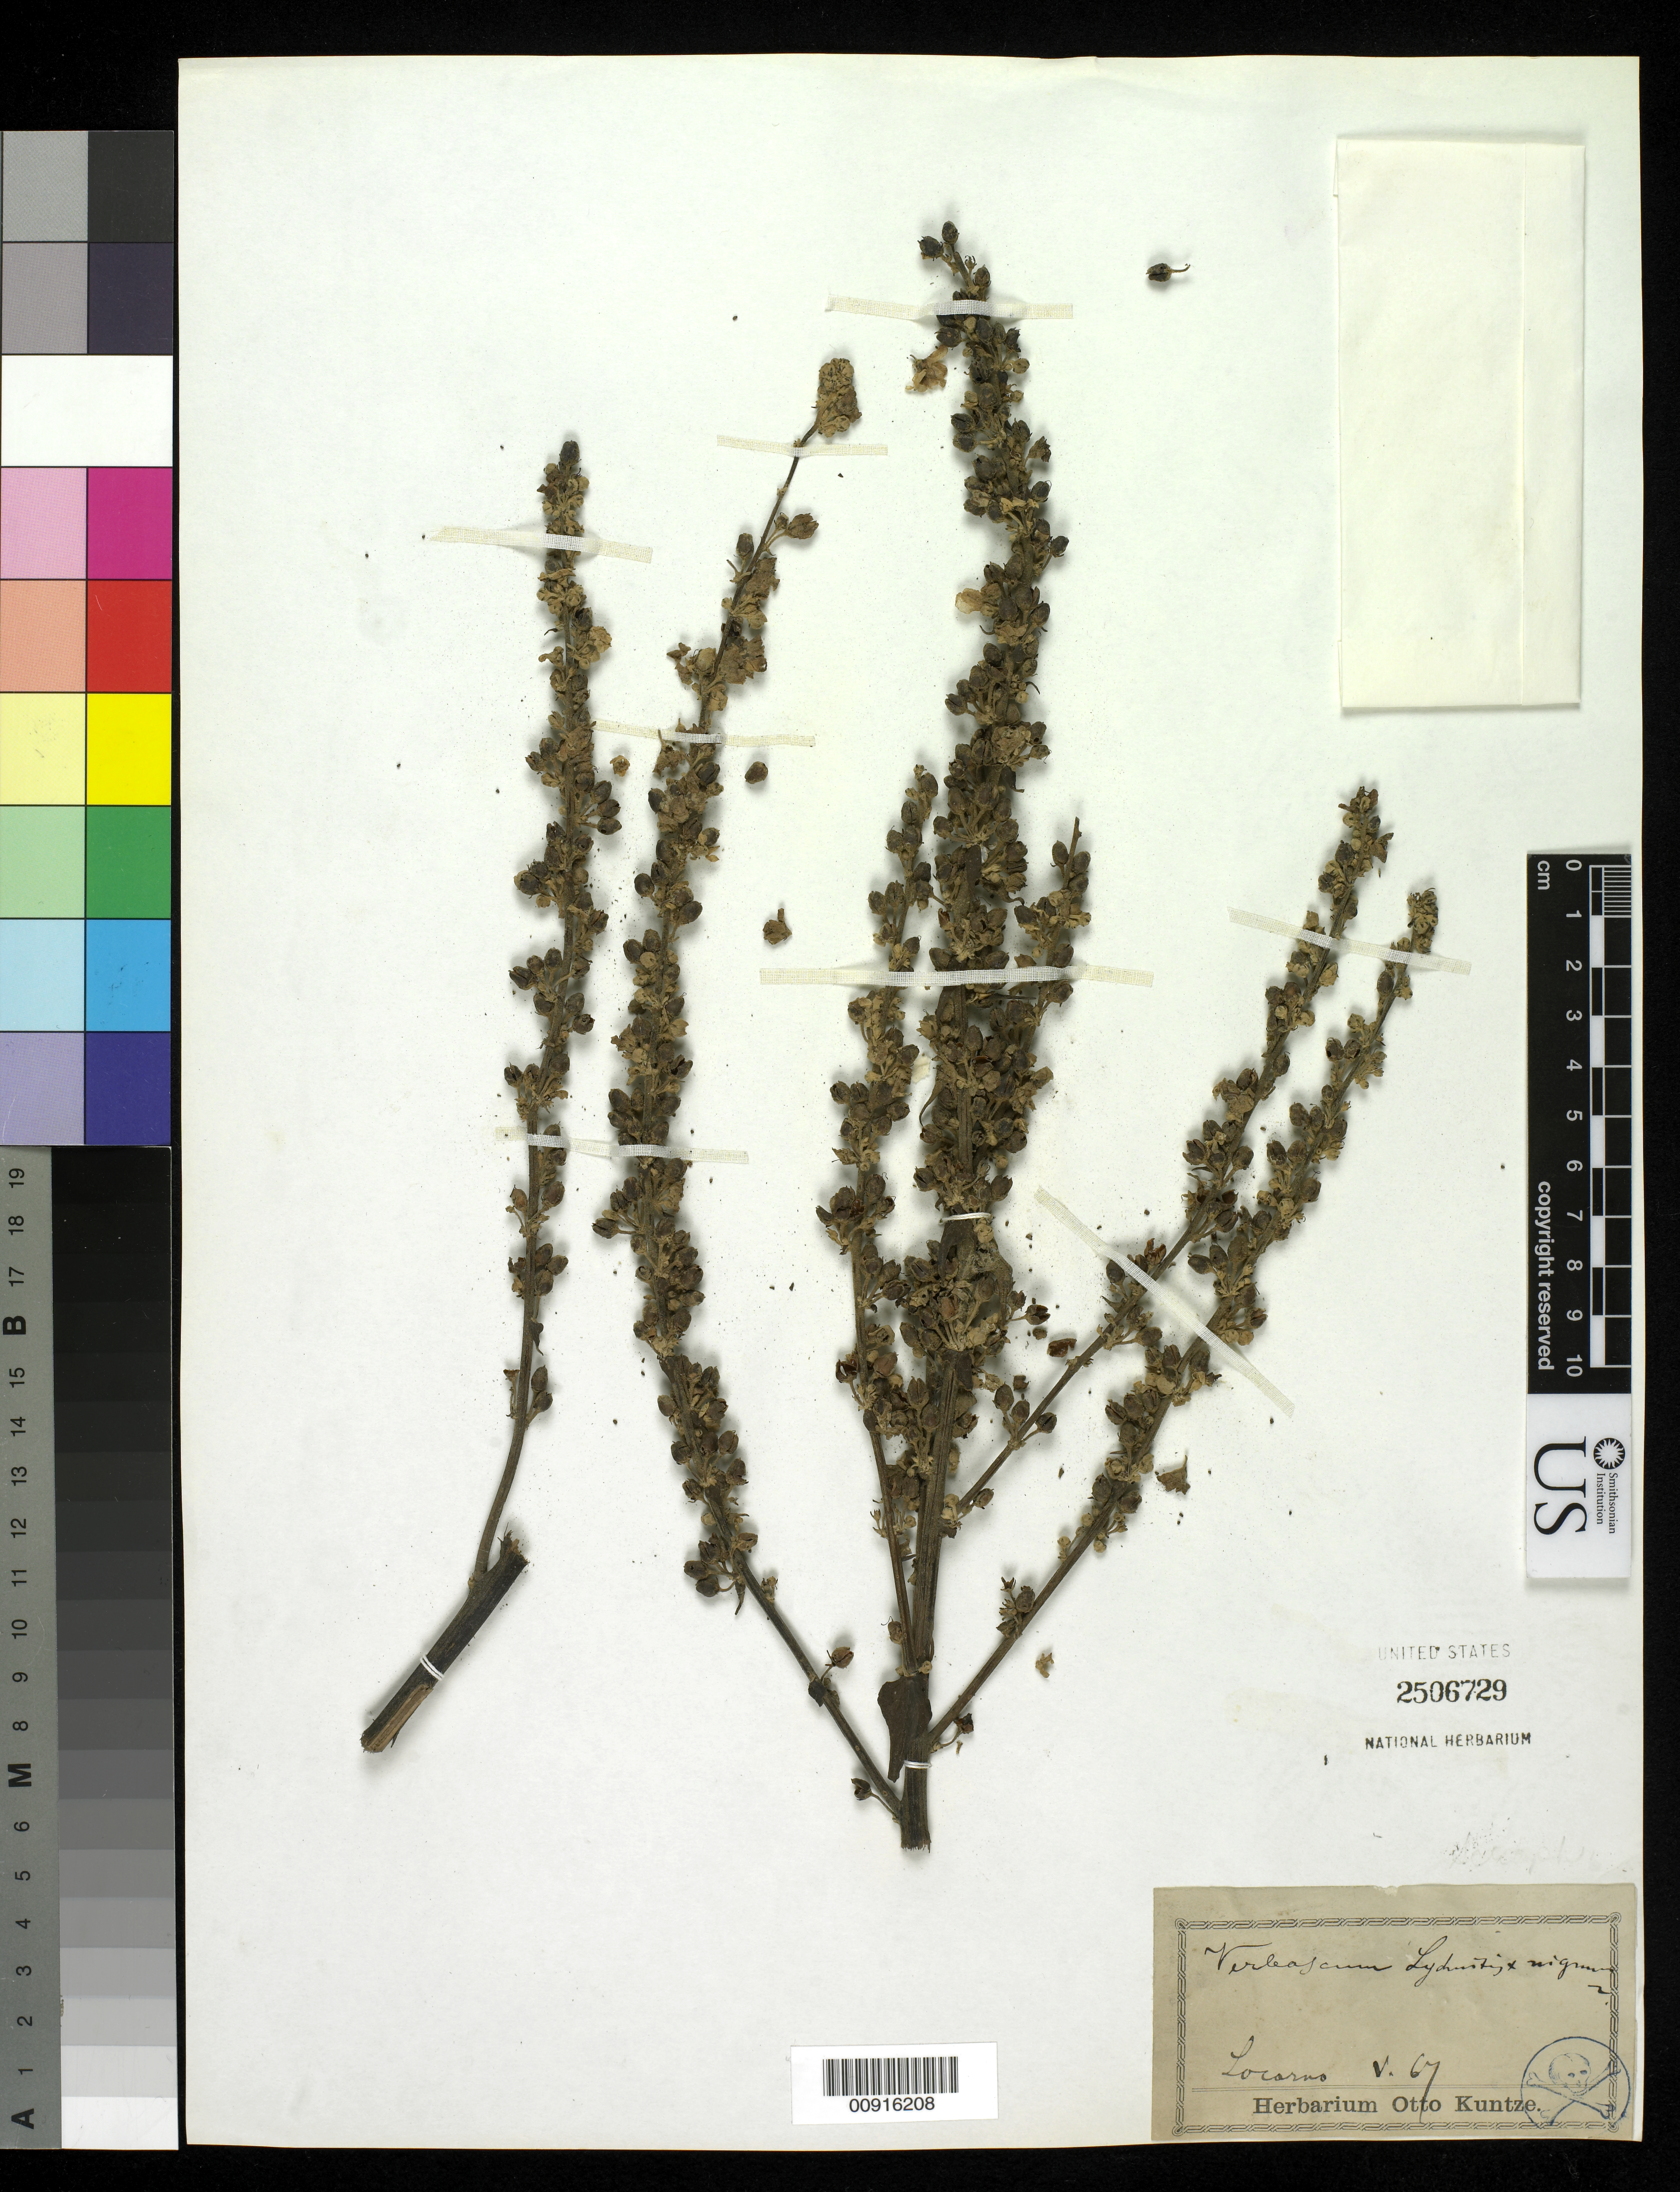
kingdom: Plantae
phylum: Tracheophyta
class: Magnoliopsida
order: Lamiales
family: Scrophulariaceae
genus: Verbascum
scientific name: Verbascum lychnitis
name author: L.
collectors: ex Herb. O. Kuntze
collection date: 1867-05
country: Switzerland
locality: Locarno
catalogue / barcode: US 2506729